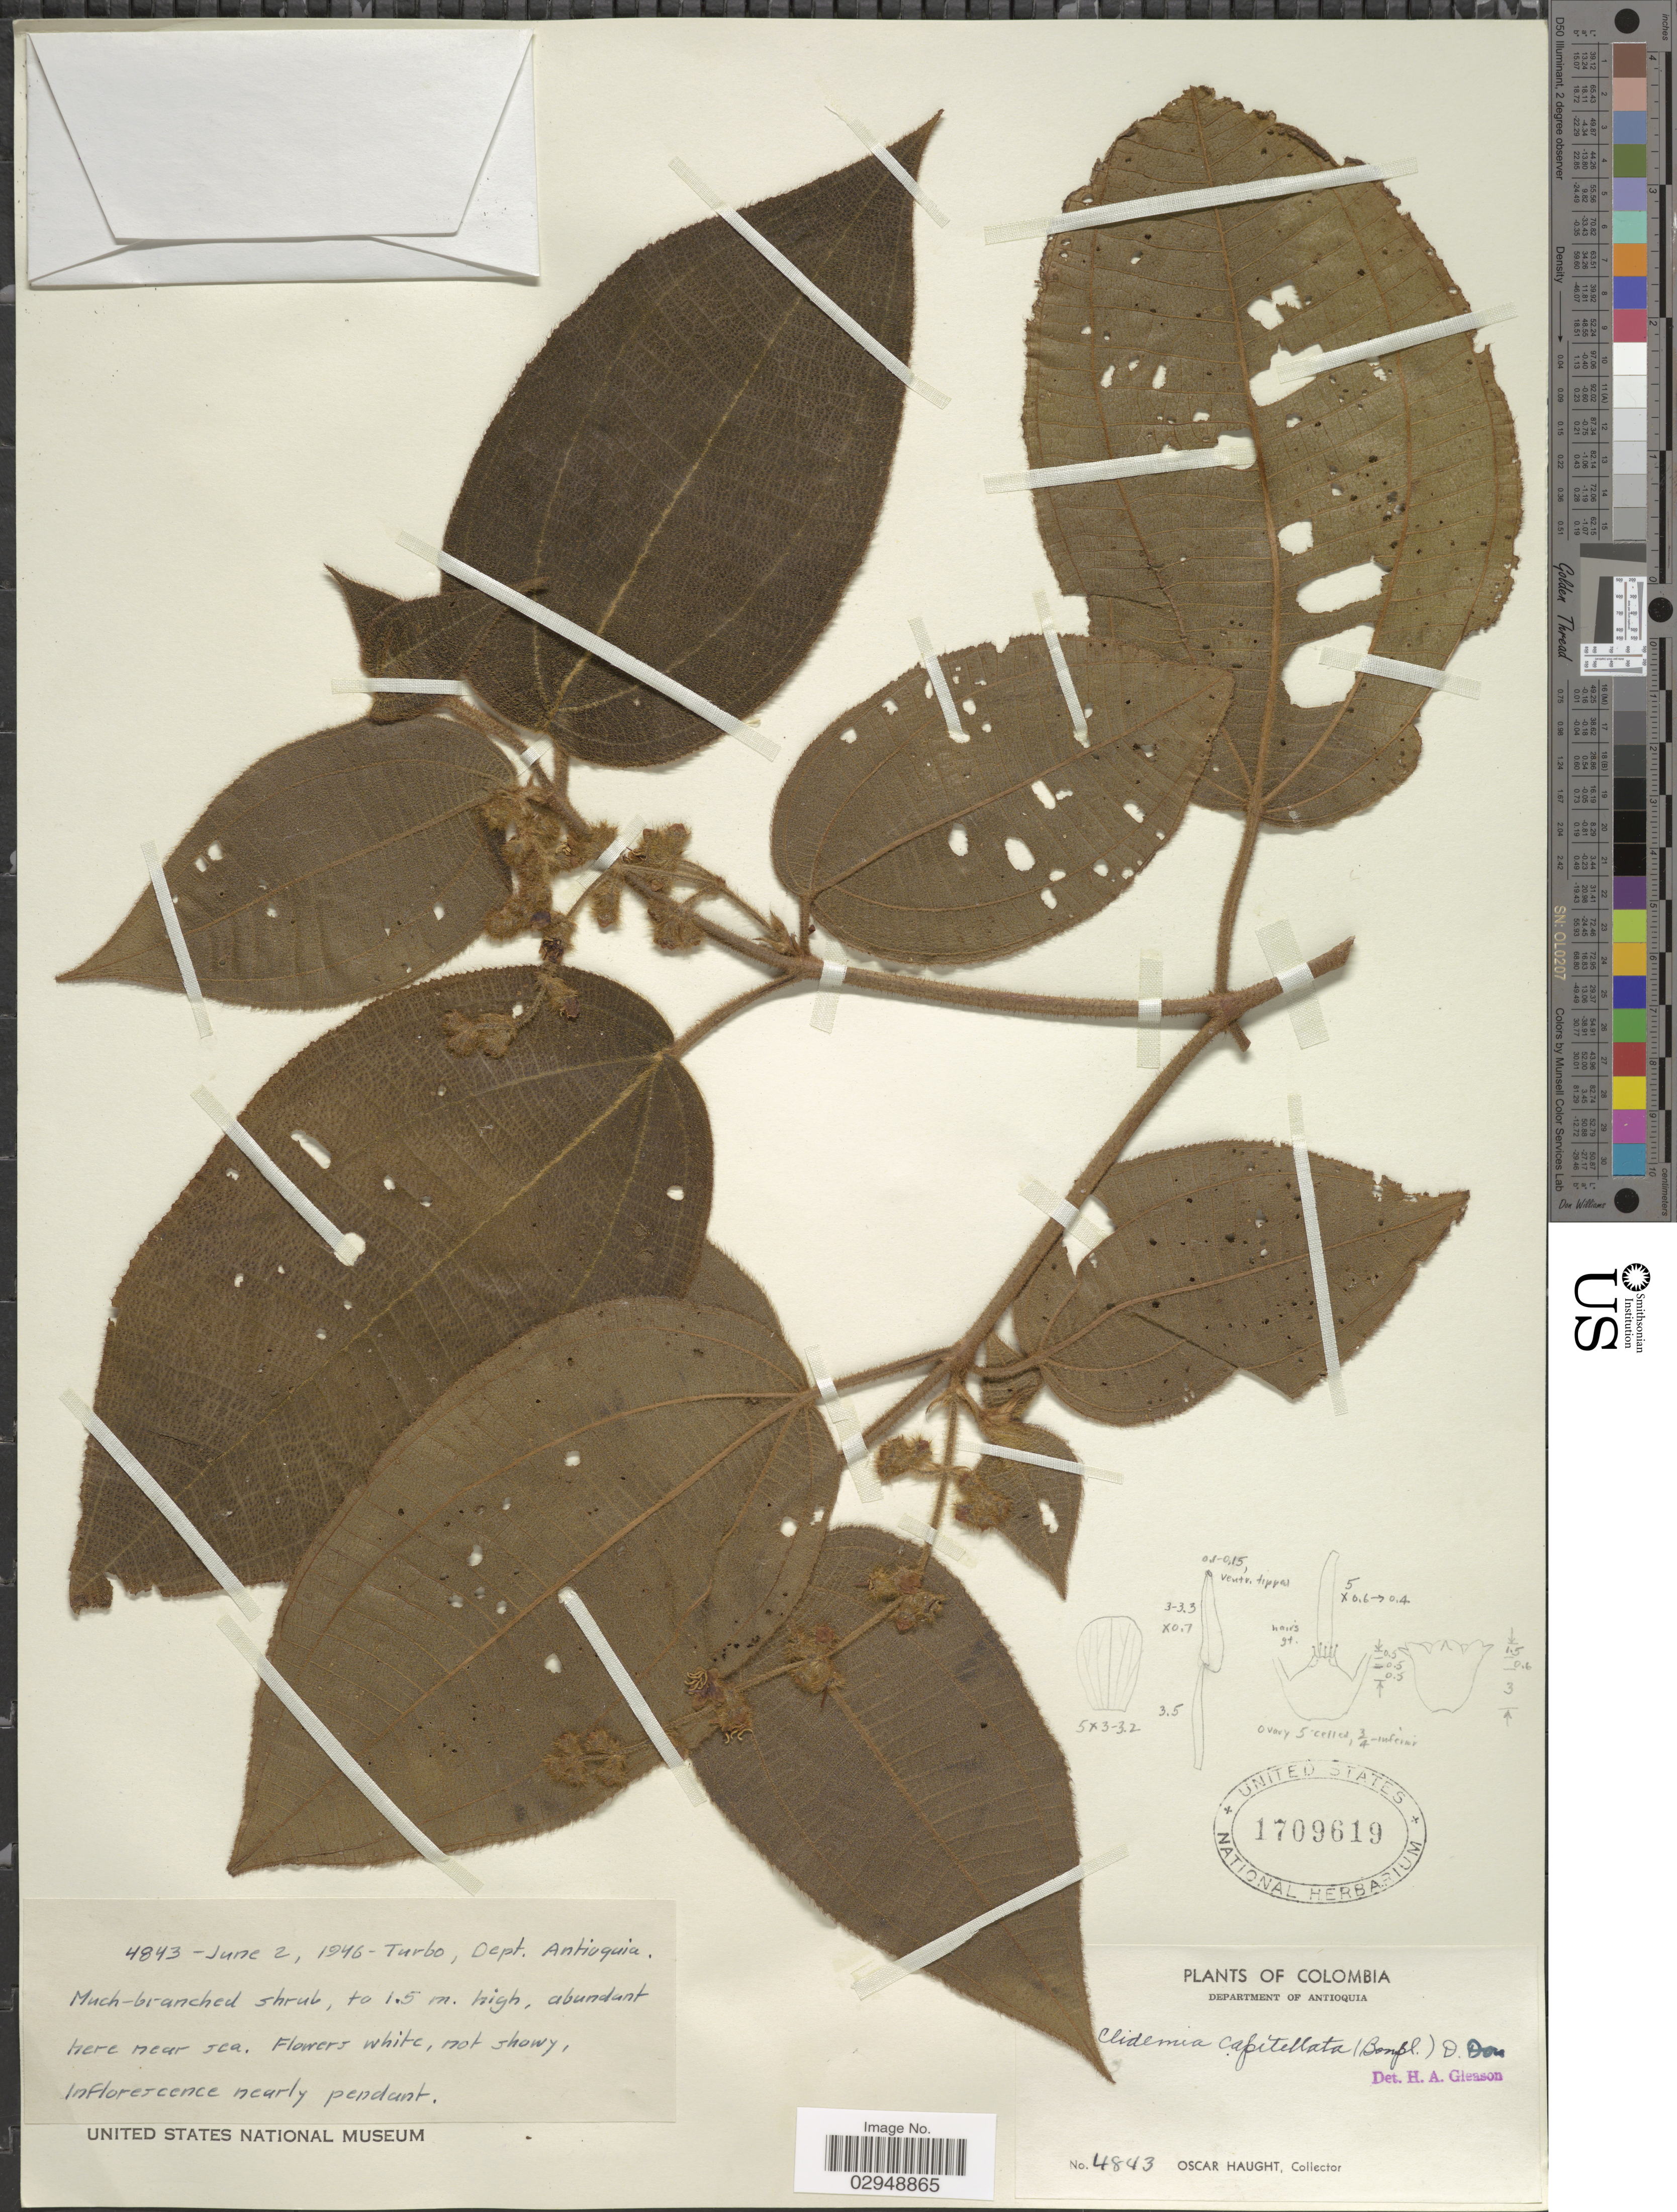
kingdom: Plantae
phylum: Tracheophyta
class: Magnoliopsida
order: Myrtales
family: Melastomataceae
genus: Clidemia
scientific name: Clidemia capitellata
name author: (Bonpl.) D. Don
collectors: O. L. Haught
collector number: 4843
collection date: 1946-06-02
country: Colombia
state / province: Antioquia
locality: Turbo, Dept. Antioquia.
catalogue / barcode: US 1709619